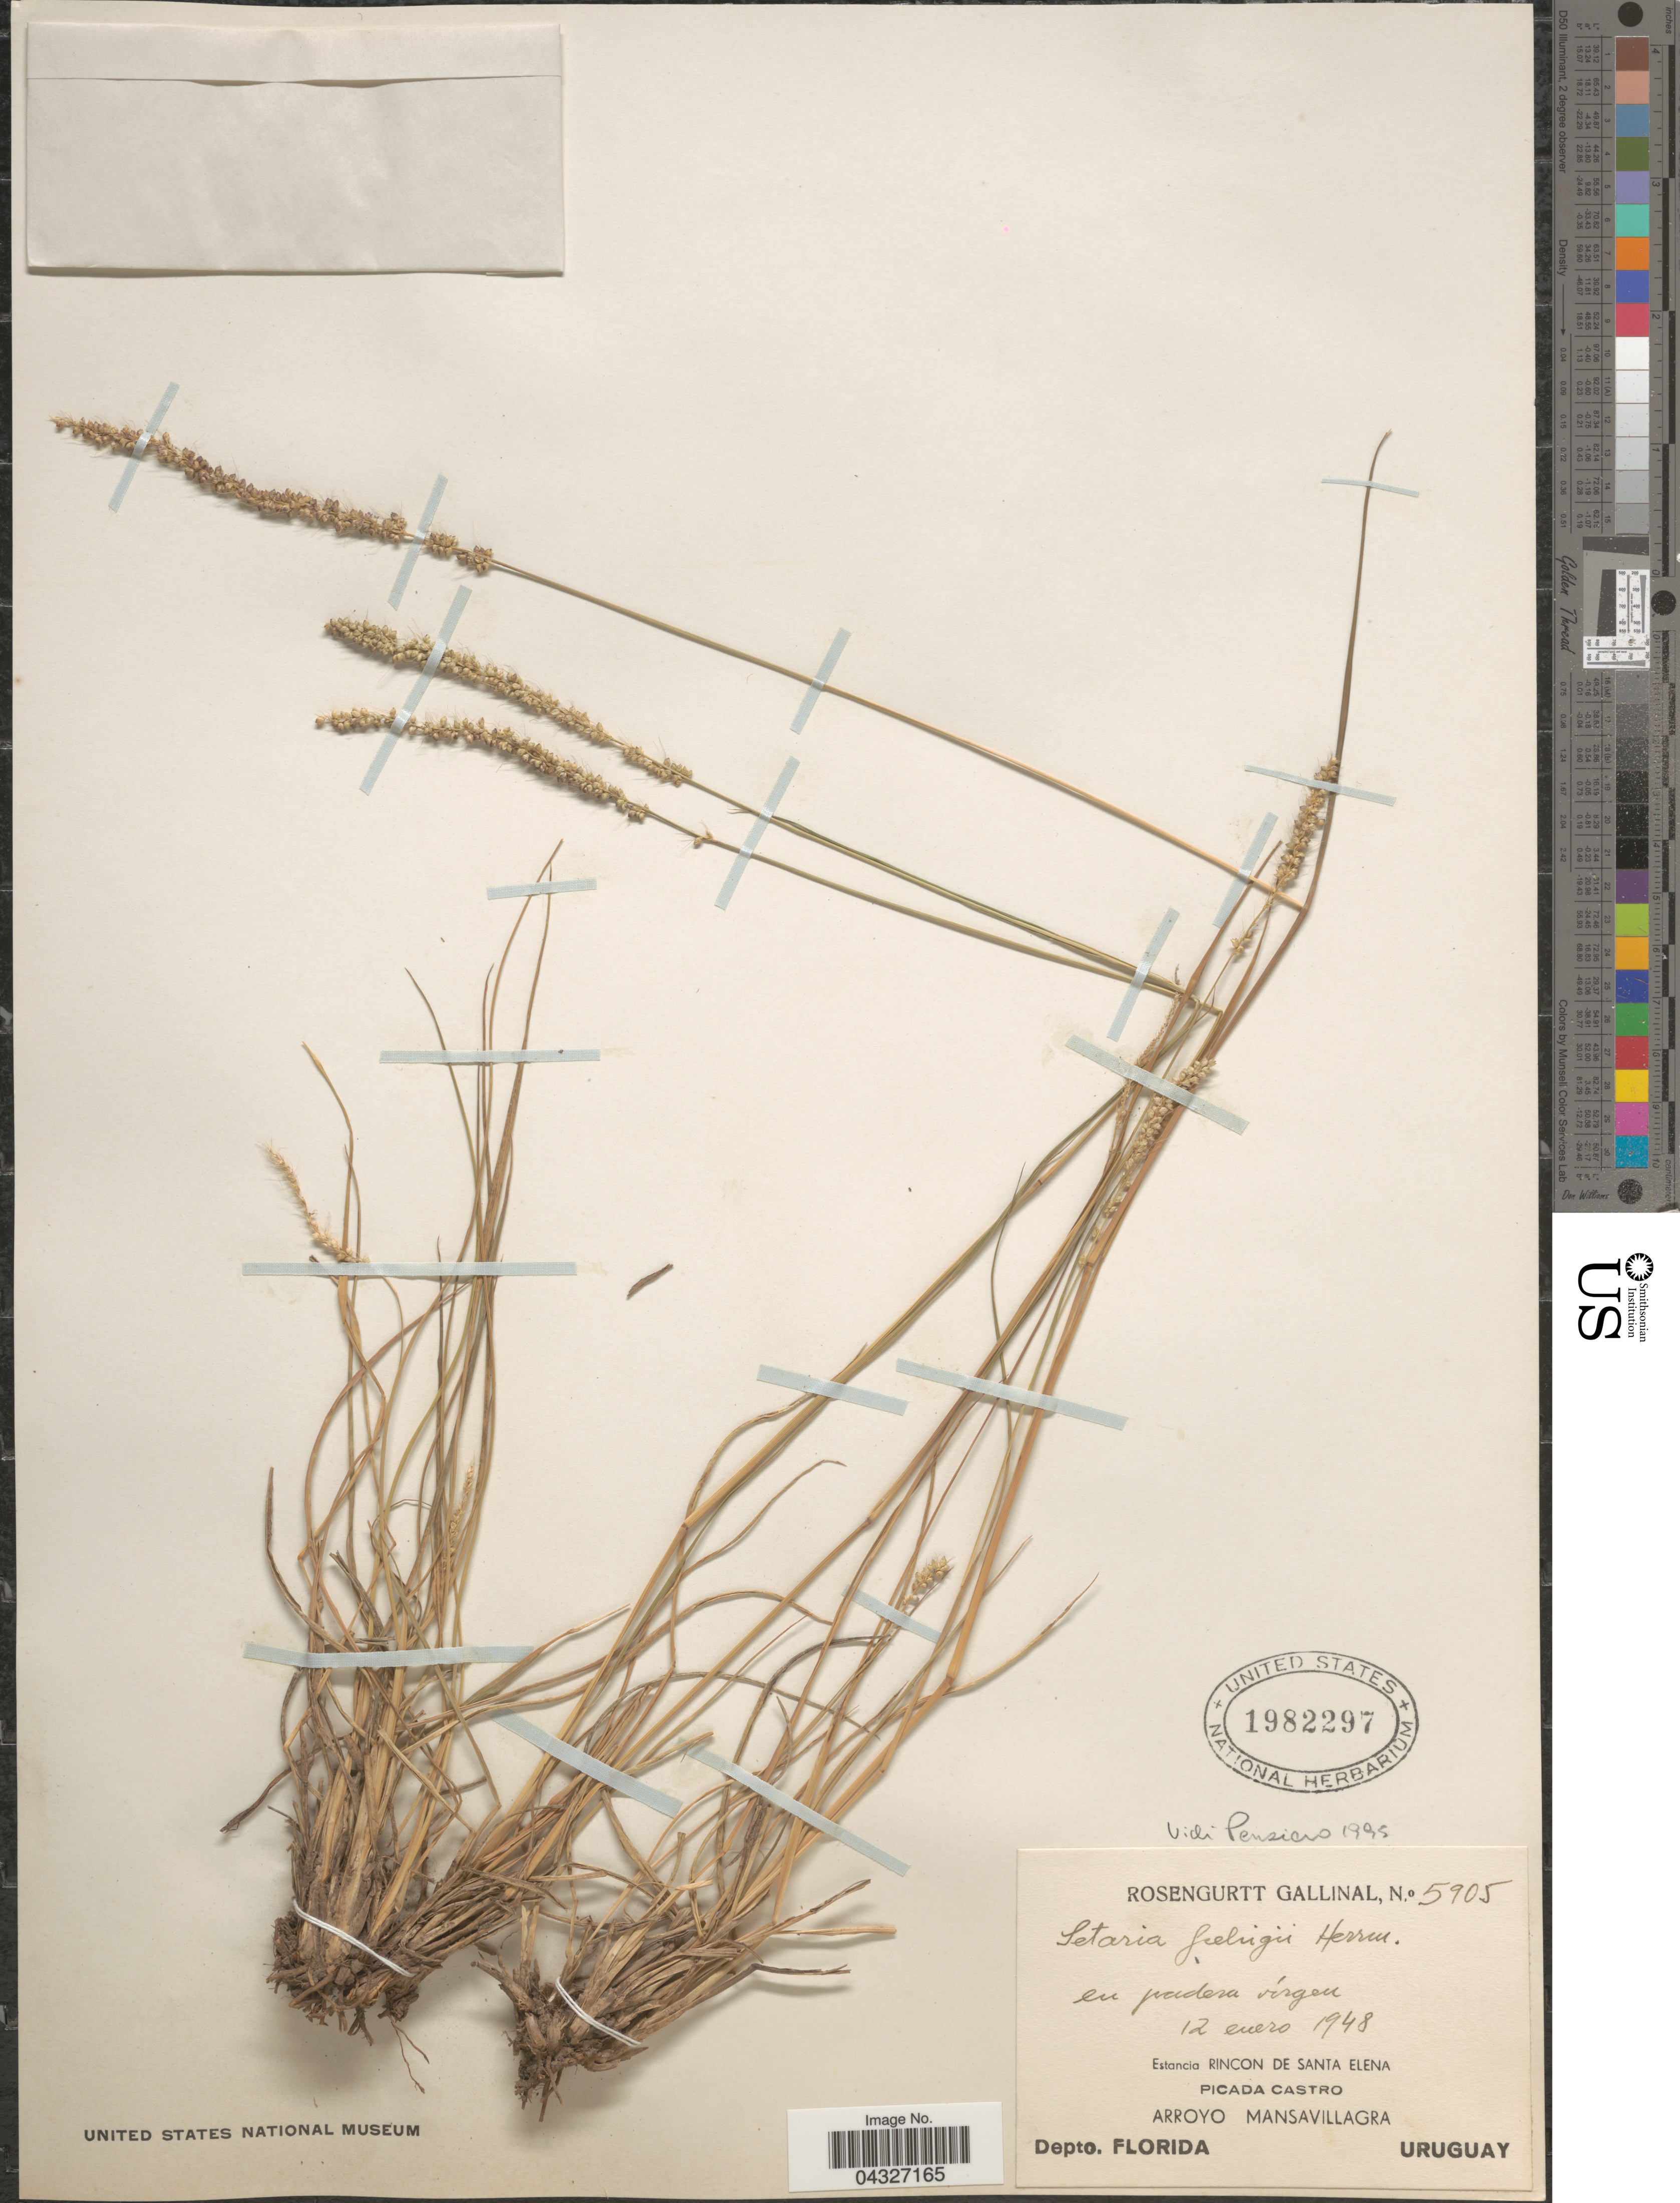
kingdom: Plantae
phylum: Tracheophyta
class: Liliopsida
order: Poales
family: Poaceae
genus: Setaria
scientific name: Setaria fiebrigii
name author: R.A.W. Herrm.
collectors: R. Gallinal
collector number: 5905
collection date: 1948-01-12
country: Uruguay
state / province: Florida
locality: Estancia Rincon de Santa Elena. Picada Castro. Arroyo Mansavillagra. Depto. Florida.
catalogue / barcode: US 1982297